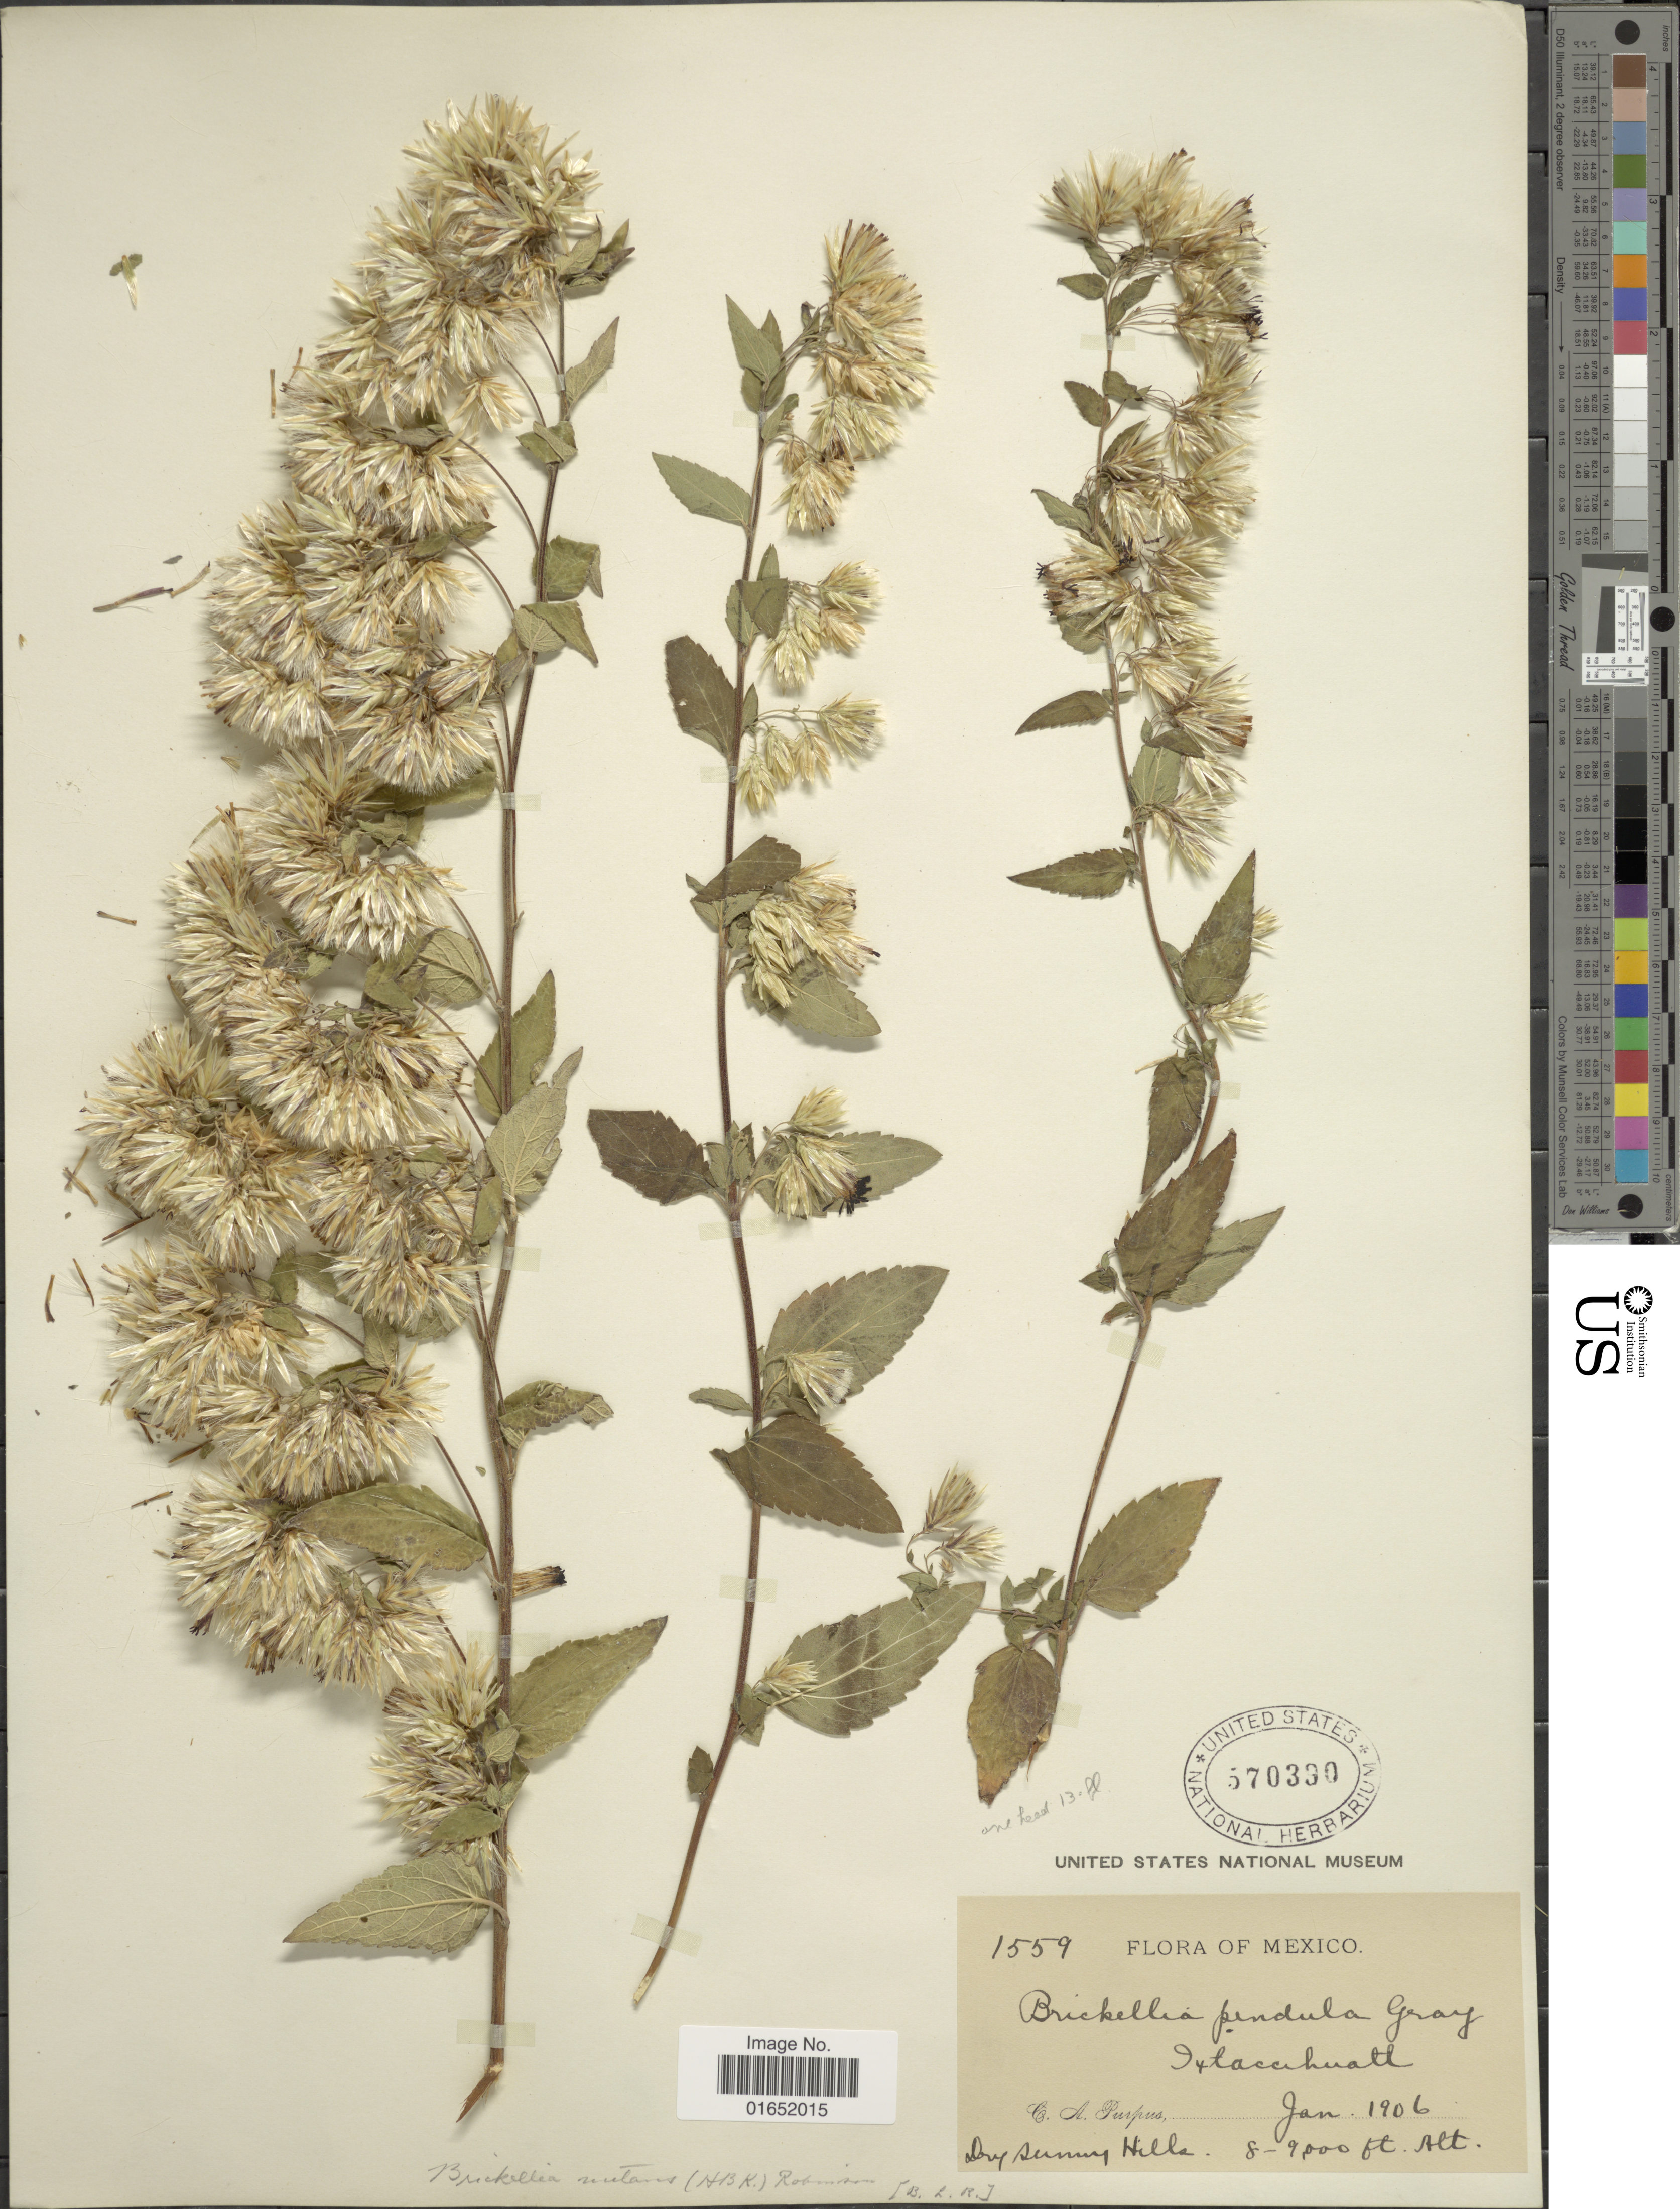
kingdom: Plantae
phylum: Tracheophyta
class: Magnoliopsida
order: Asterales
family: Asteraceae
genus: Brickellia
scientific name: Brickellia nutanticeps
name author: S.F. Blake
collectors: C. A. Purpus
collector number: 1559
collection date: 1906-01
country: Mexico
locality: Ixtacuhuatl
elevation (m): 2438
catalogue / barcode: US 570390